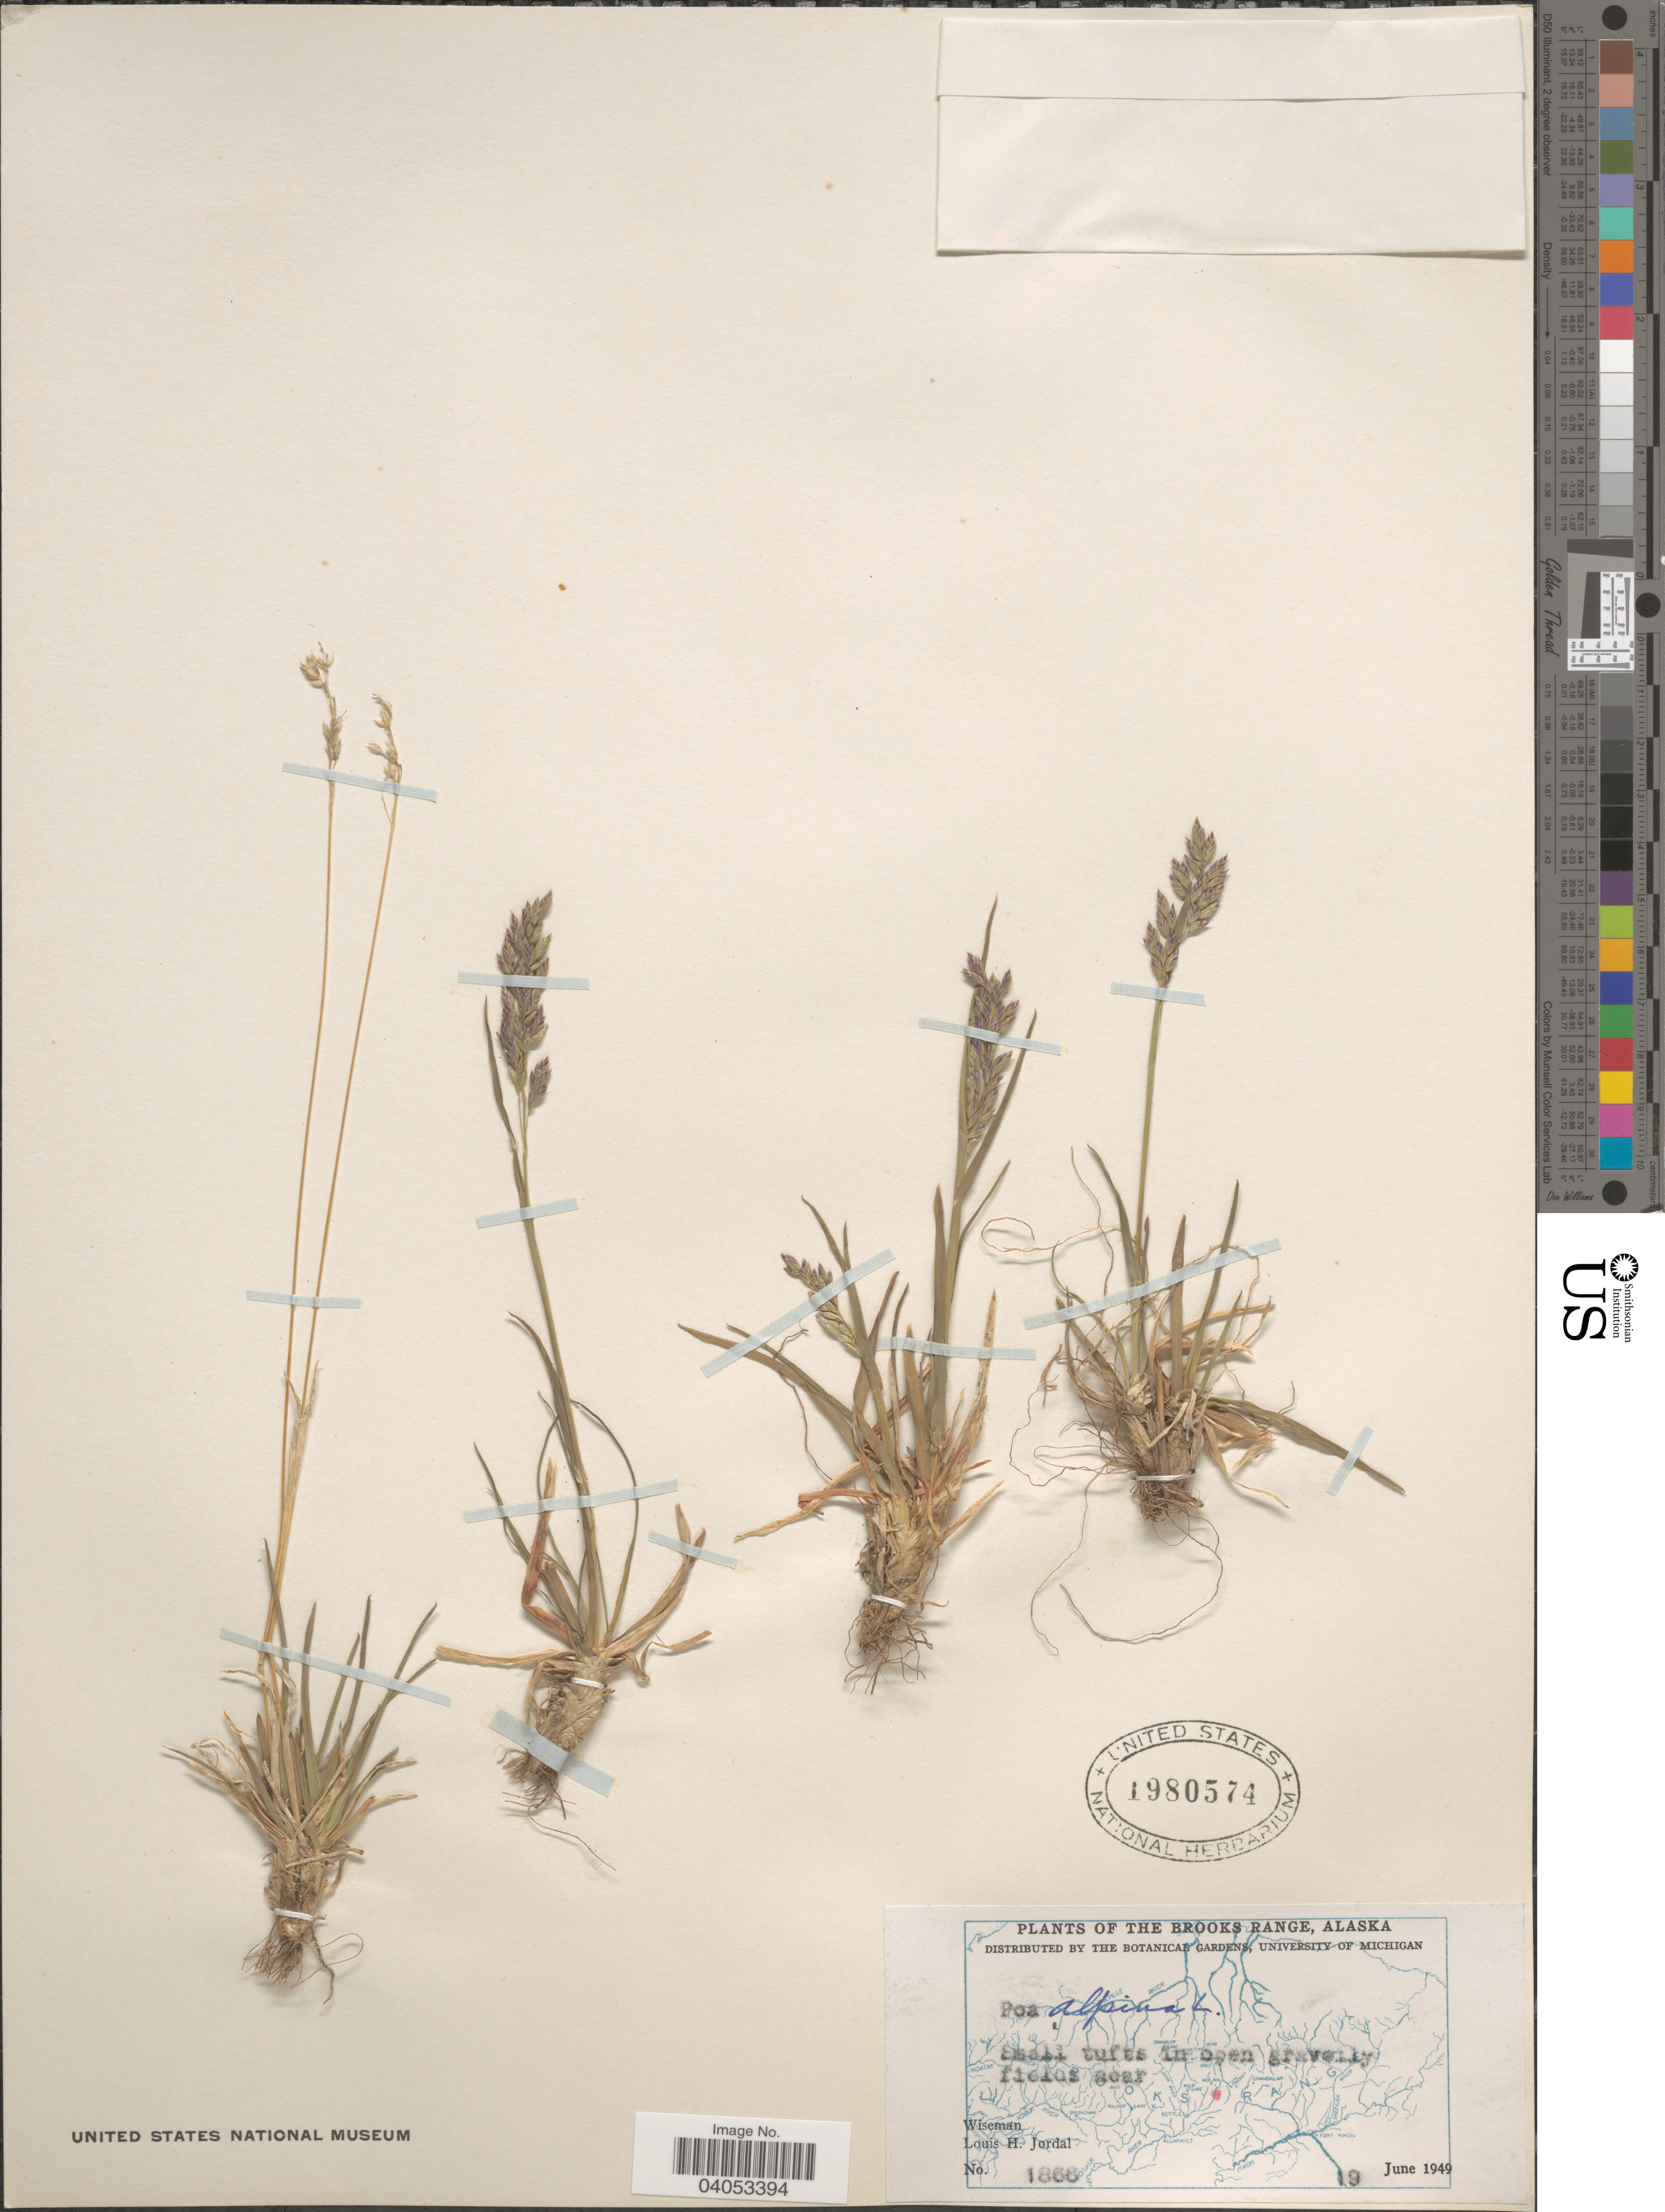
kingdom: Plantae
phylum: Tracheophyta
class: Liliopsida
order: Poales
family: Poaceae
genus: Poa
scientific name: Poa alpina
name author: L.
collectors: L. Jordal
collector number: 1868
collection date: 1949-06-19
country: United States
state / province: Alaska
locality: Brooks Range. Wiseman.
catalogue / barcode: US 1980574